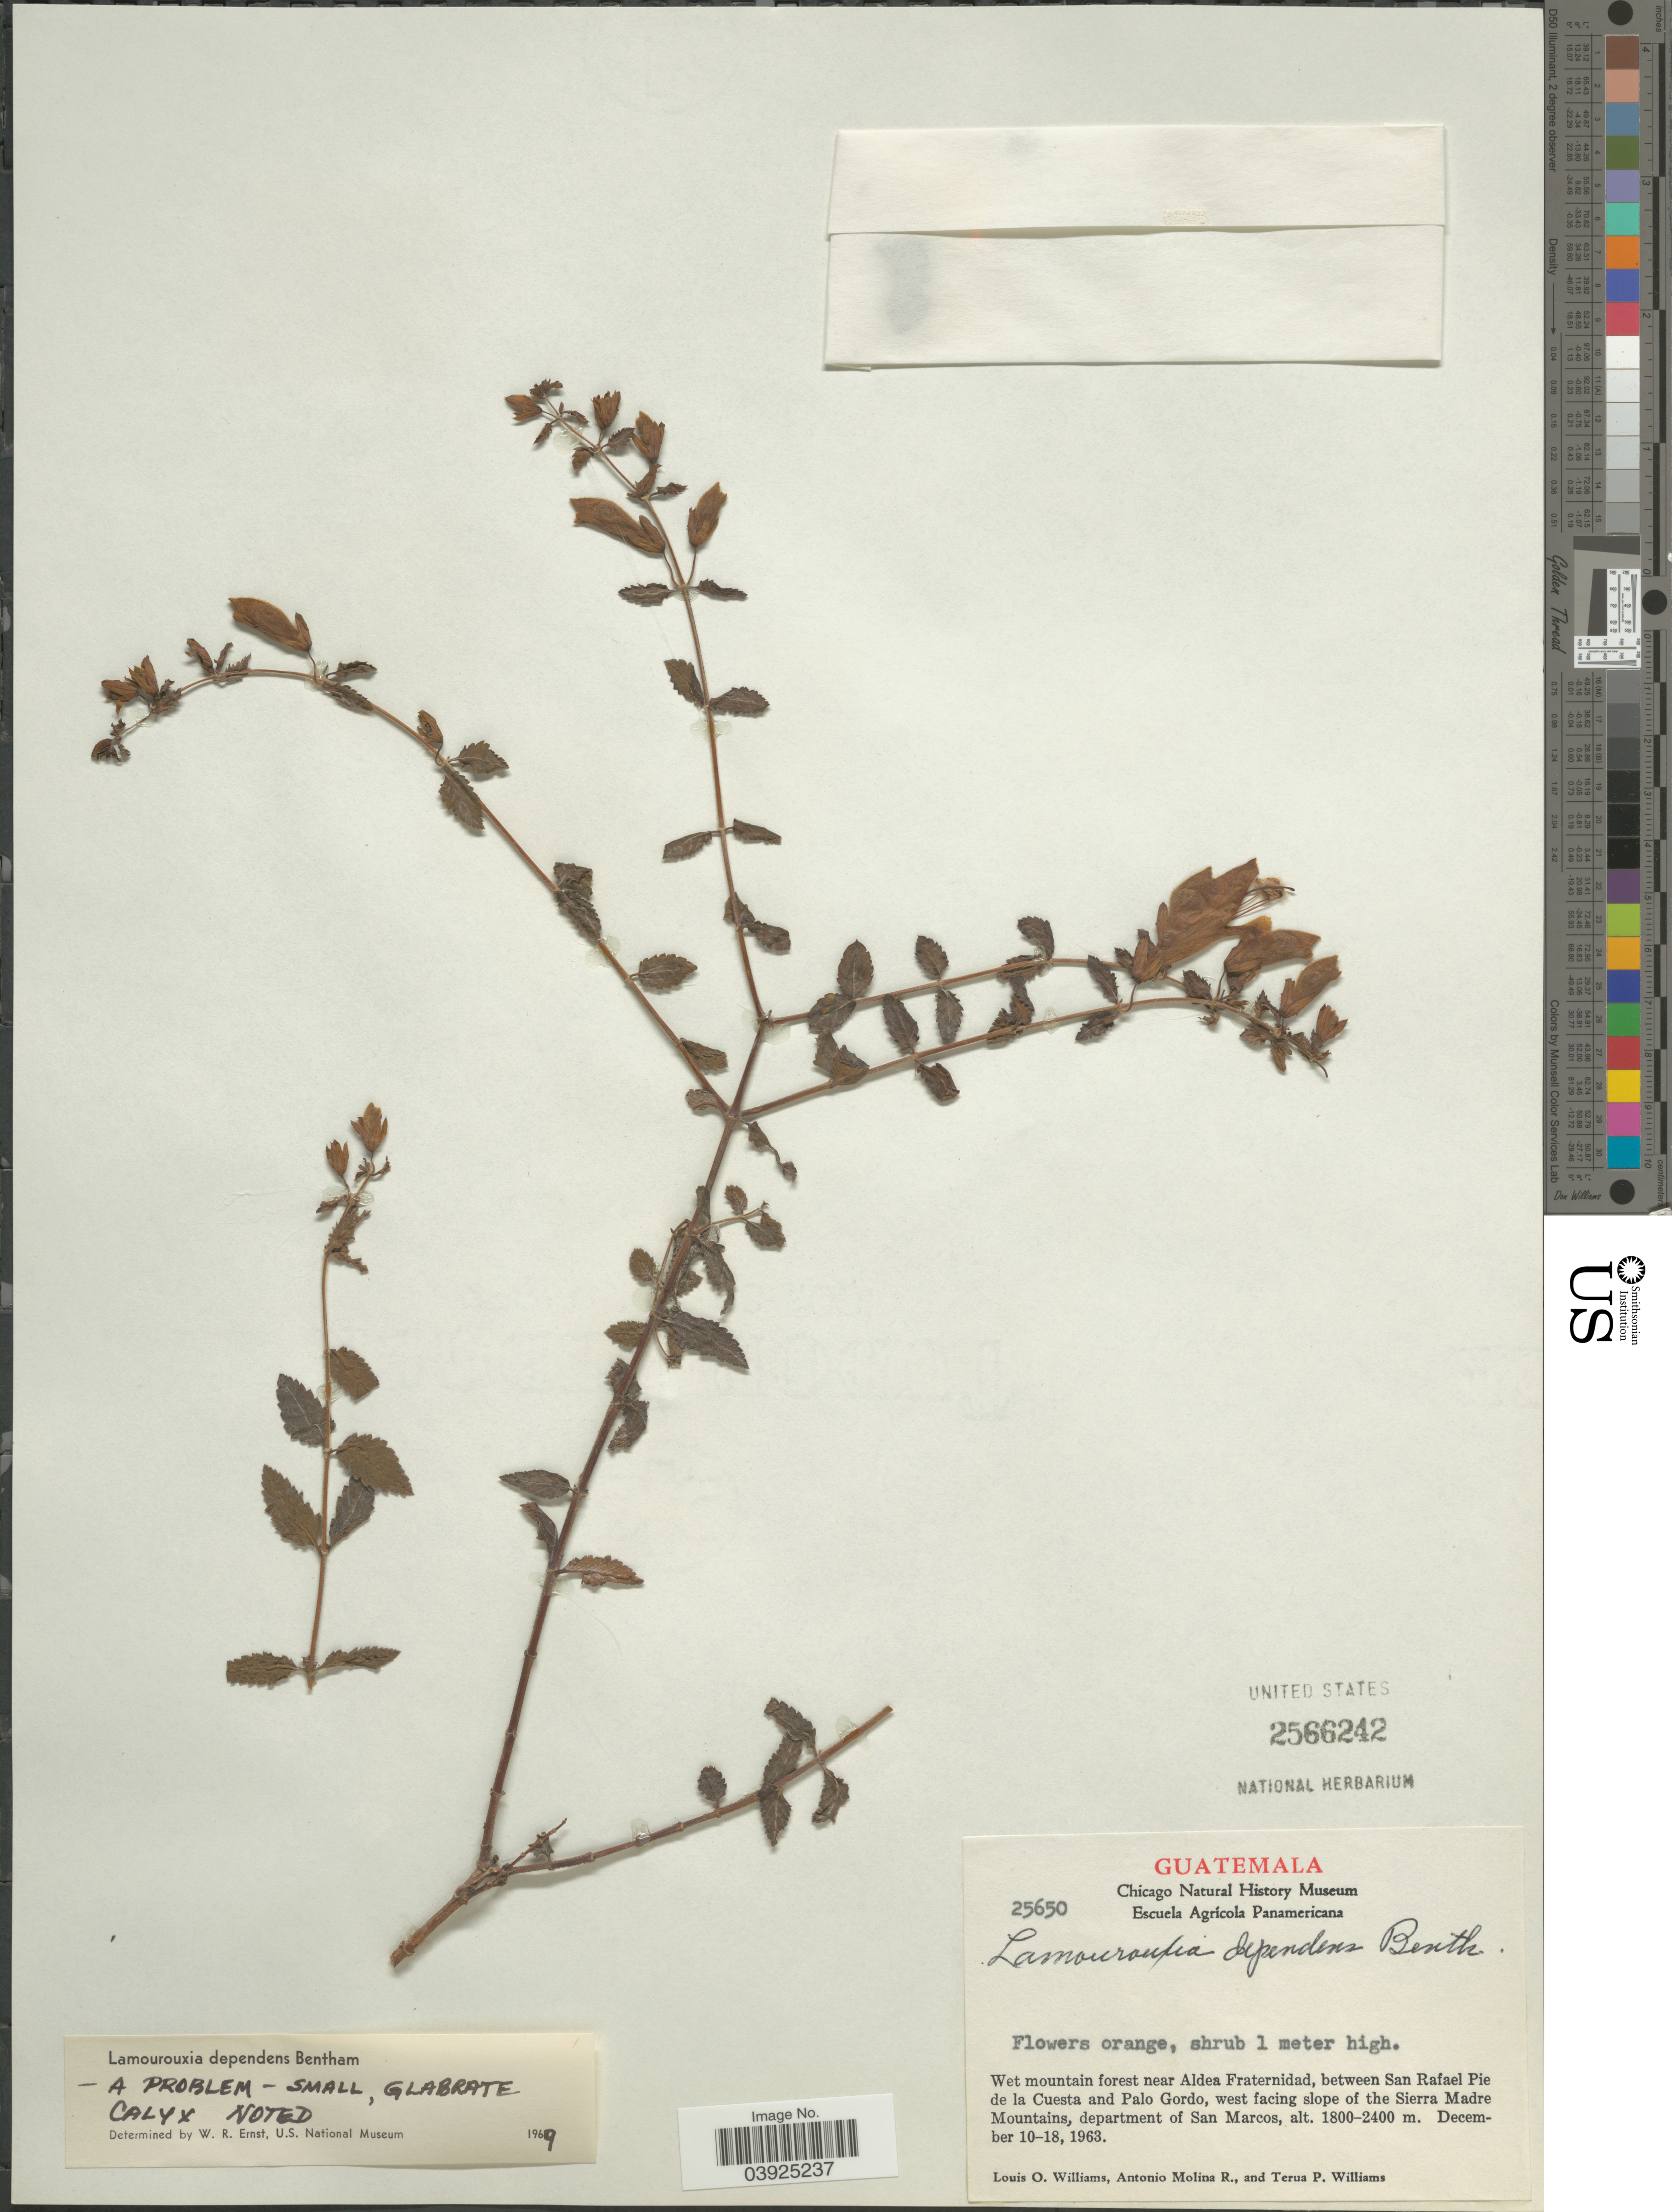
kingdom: Plantae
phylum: Tracheophyta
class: Magnoliopsida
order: Lamiales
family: Orobanchaceae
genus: Lamourouxia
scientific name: Lamourouxia dependens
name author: Benth.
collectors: L. O. Williams, A. Molina R. & T. Williams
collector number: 25650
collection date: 1963-12-10/1963-12-18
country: Guatemala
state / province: San Marcos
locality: Wet mountain forest near Aldea Fraternidad, between San Rafael Pie de la Cuesta and Palo Gordo, west facing slope of the Sierra Madre Mountains, department of San Marcos.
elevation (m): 1800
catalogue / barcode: US 2566242